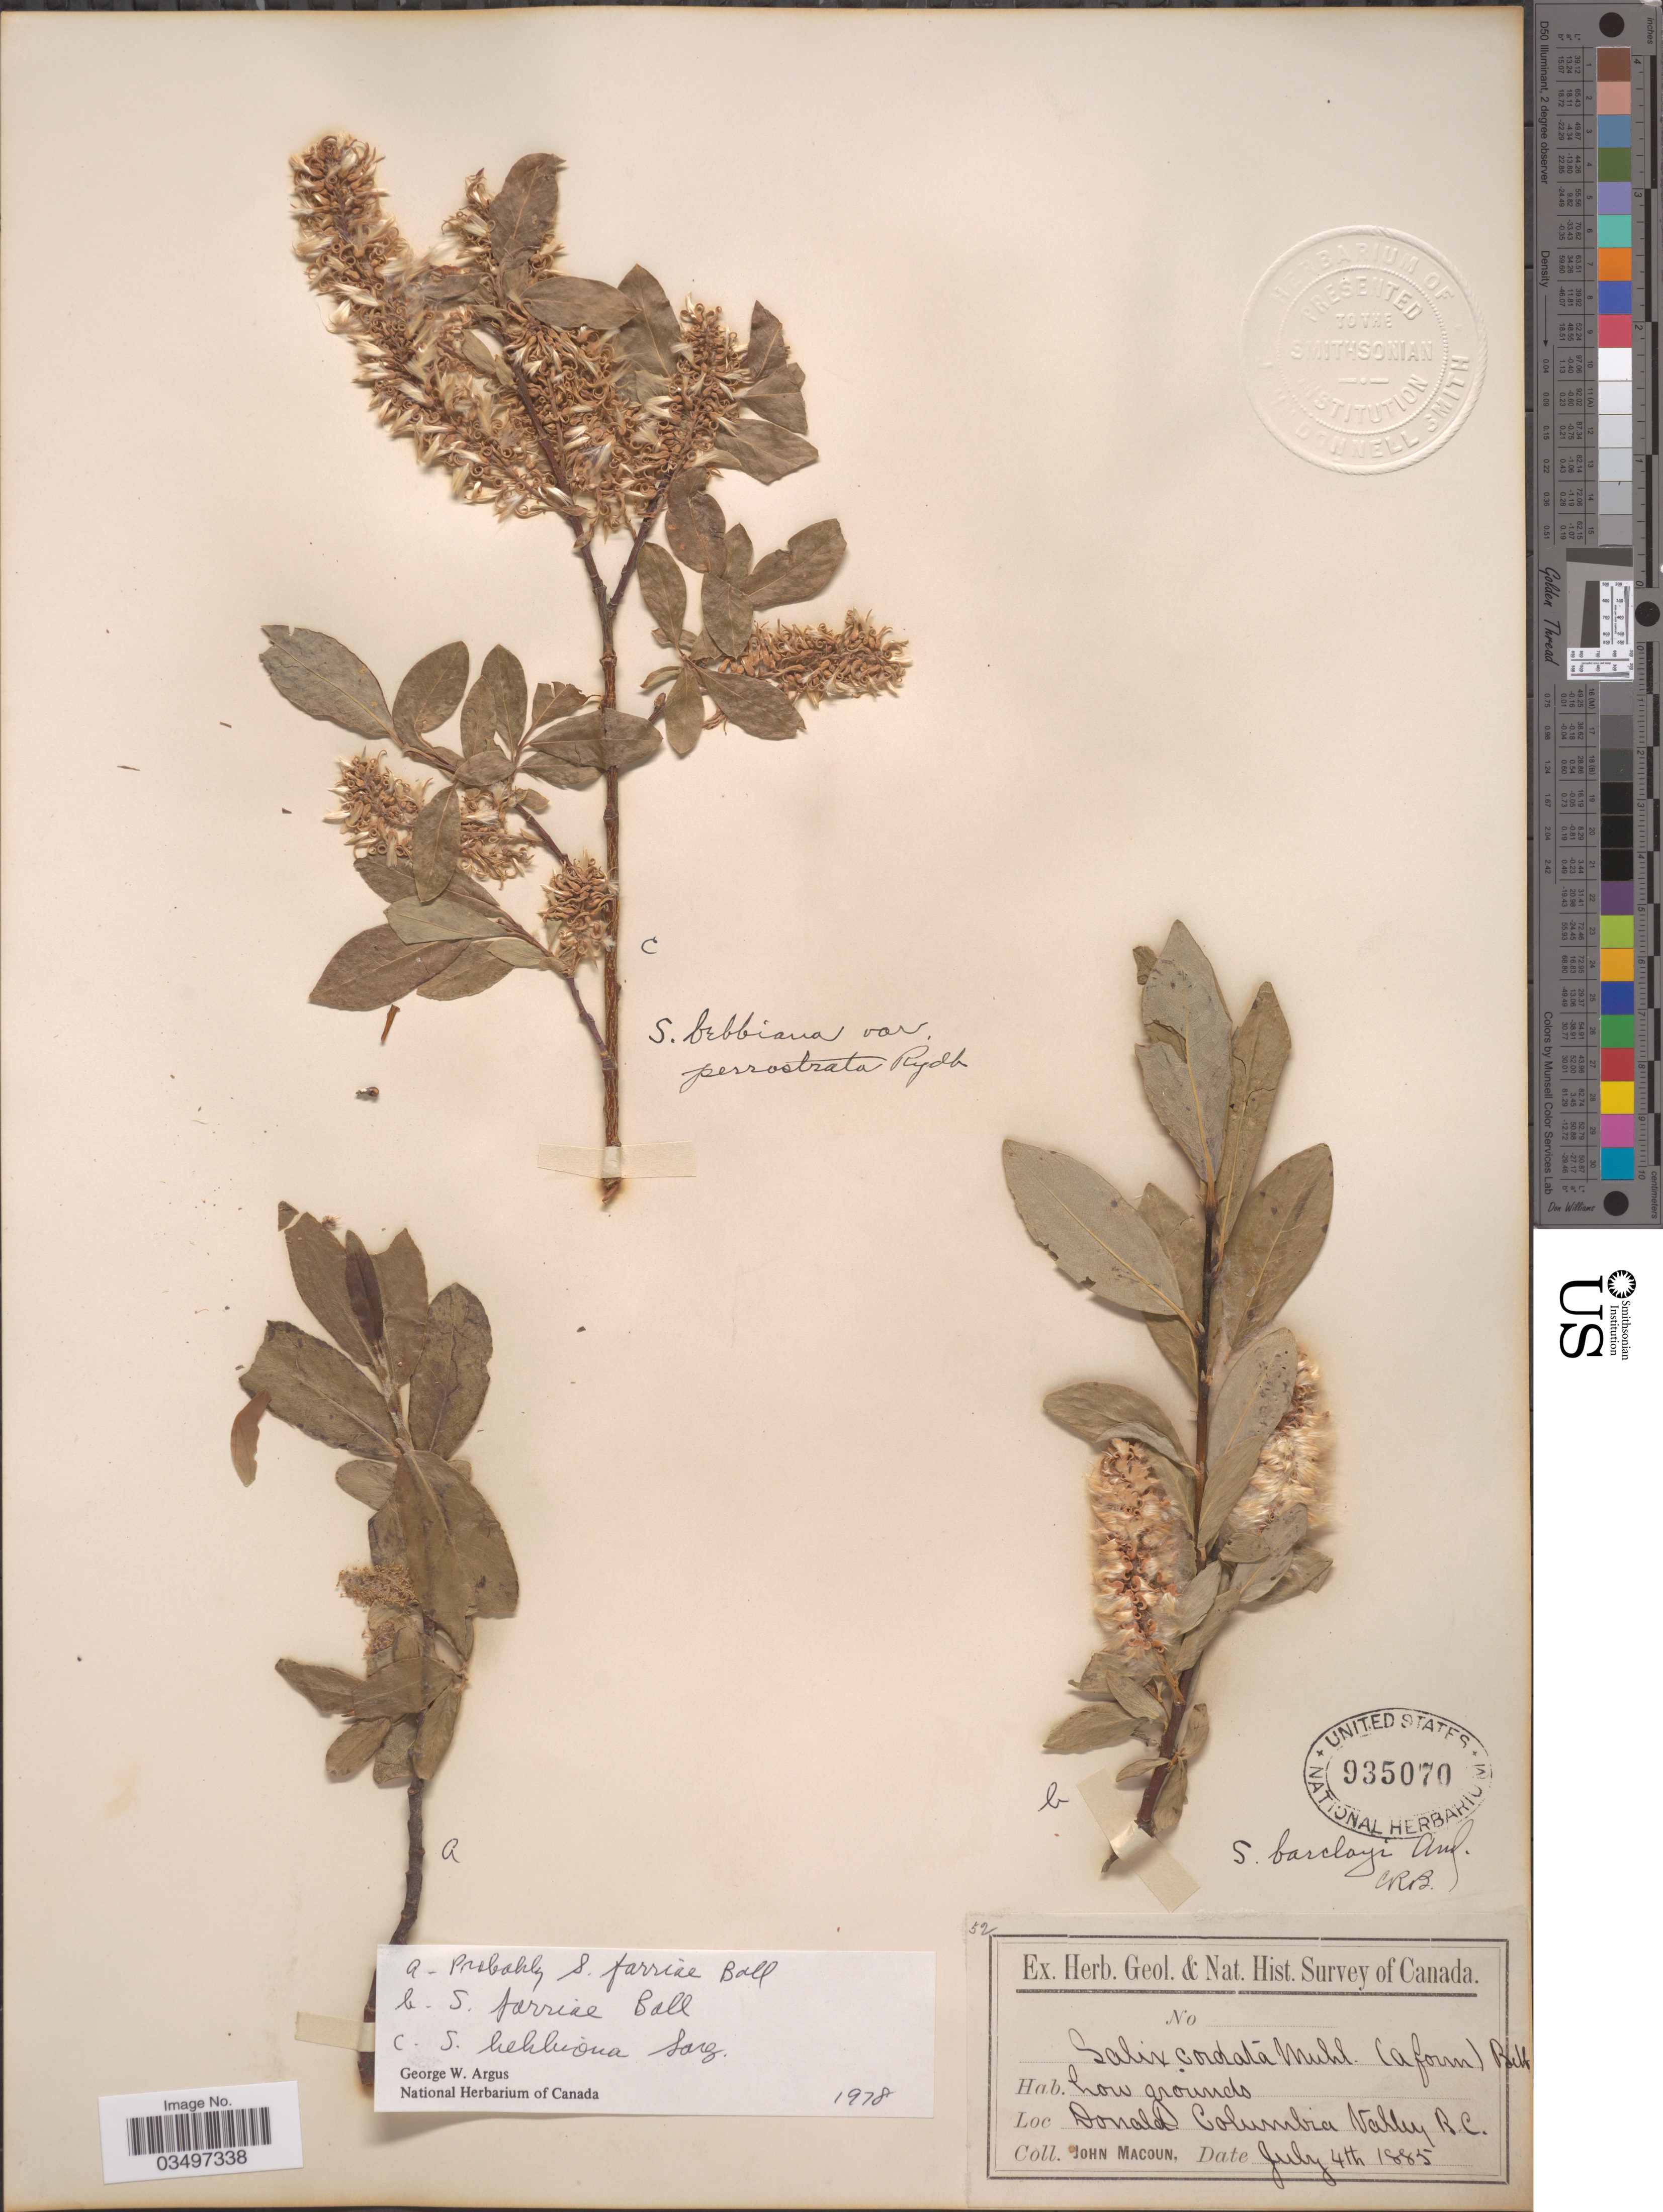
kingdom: Plantae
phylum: Tracheophyta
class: Magnoliopsida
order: Malpighiales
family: Salicaceae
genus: Salix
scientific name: Salix farrae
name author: C.R. Ball in Standl.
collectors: J. Macoun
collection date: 1885-07-04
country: Canada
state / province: British Columbia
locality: Donald Columbia Valley.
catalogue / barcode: US 935070